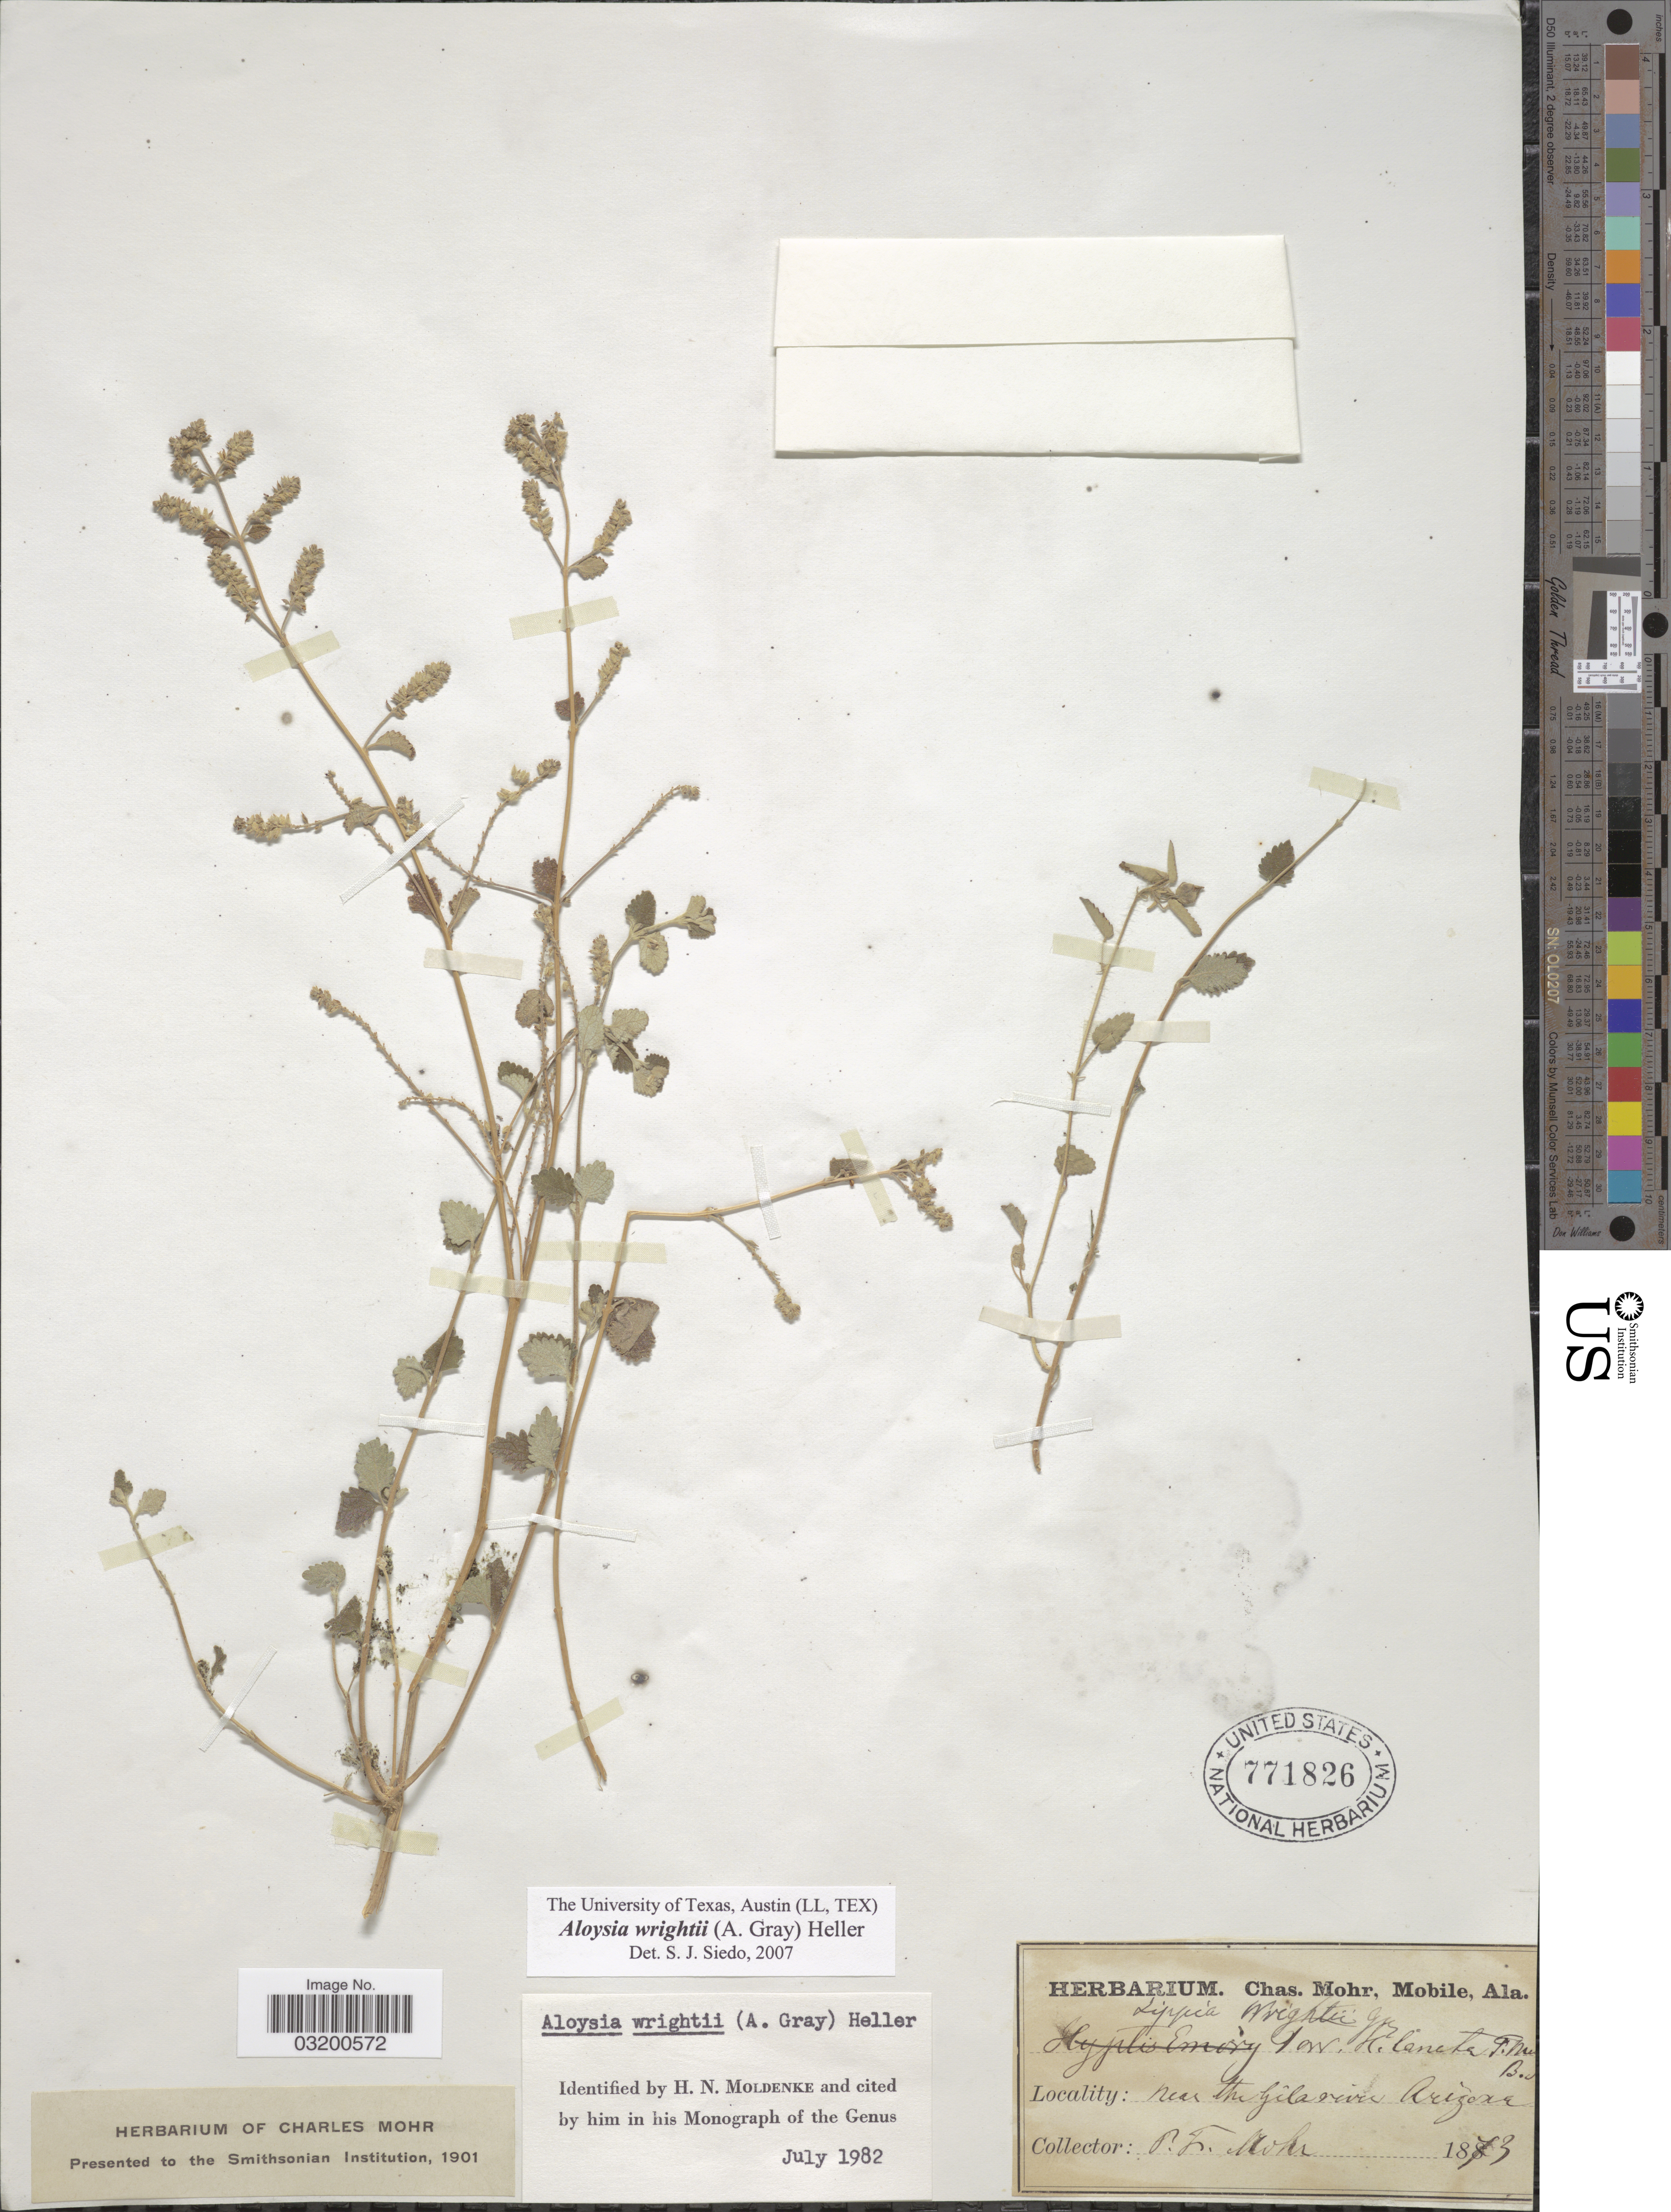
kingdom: Plantae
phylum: Tracheophyta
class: Magnoliopsida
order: Lamiales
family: Verbenaceae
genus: Aloysia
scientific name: Aloysia wrightii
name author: A. Heller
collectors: P. F. Mohr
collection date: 1873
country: United States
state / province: Arizona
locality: Near the Gila river.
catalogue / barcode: US 771826